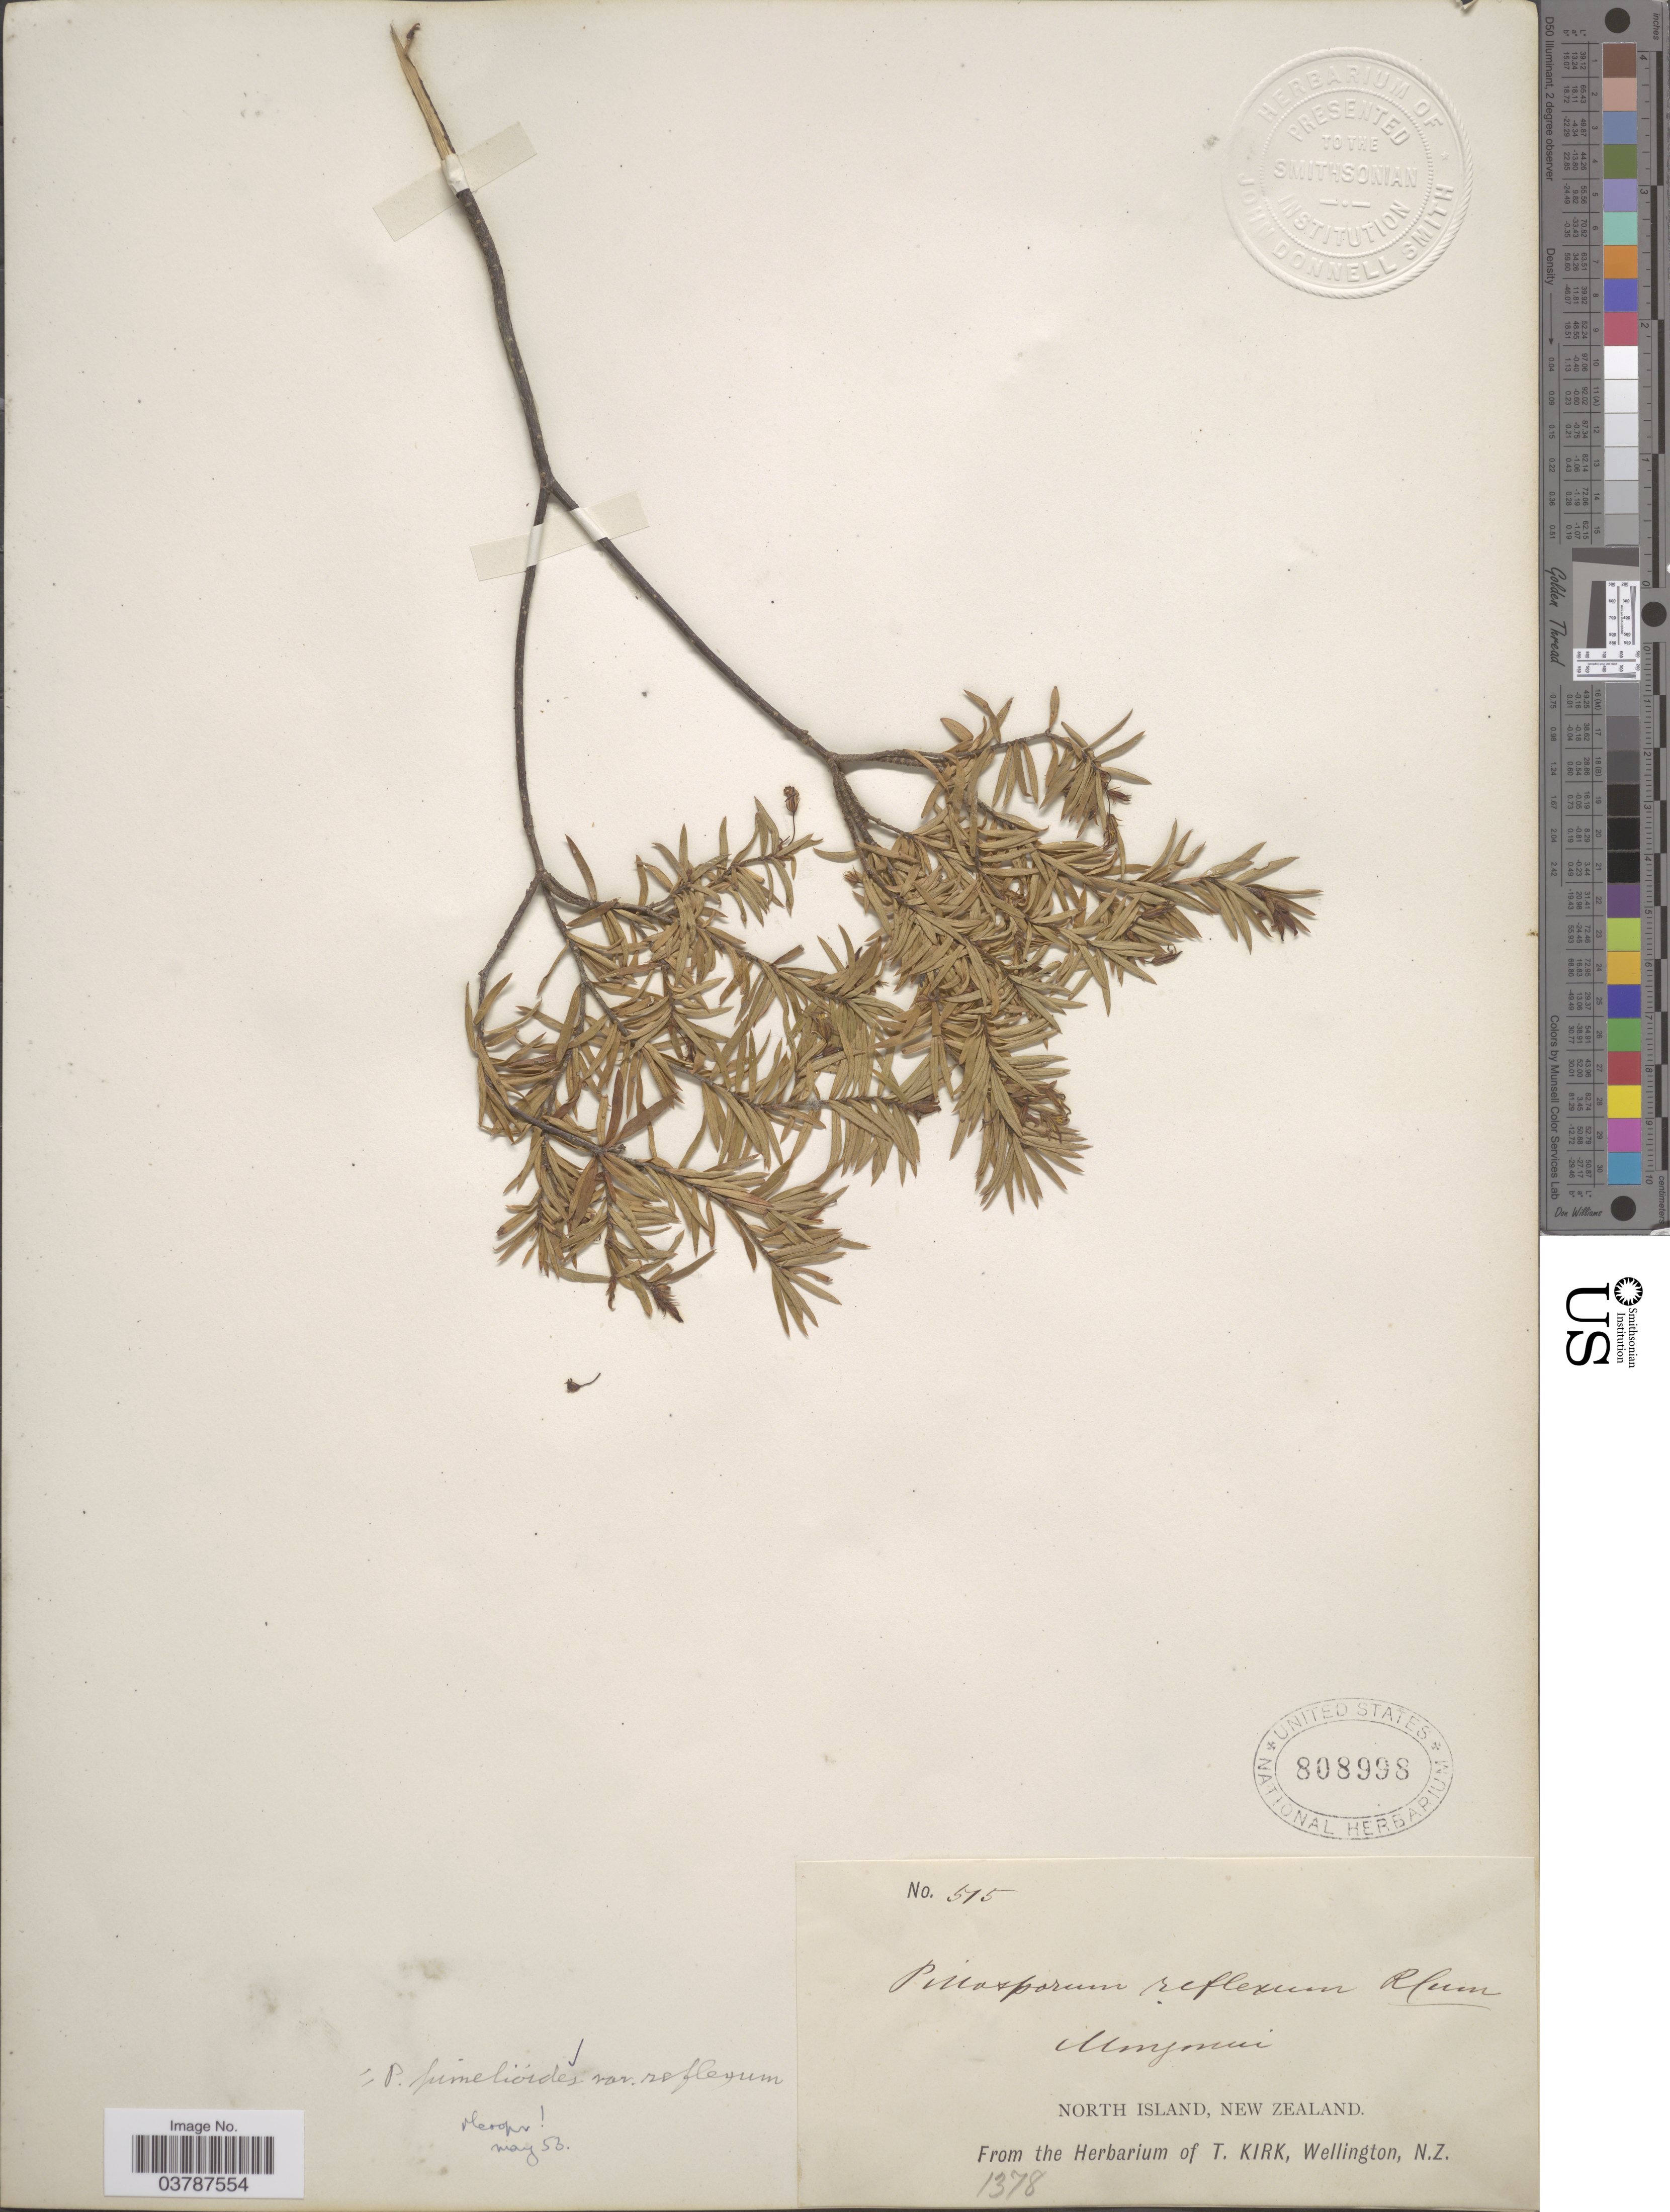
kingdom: Plantae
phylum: Tracheophyta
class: Magnoliopsida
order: Apiales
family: Pittosporaceae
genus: Pittosporum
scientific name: Pittosporum pimeleoides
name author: R. Cunn. ex A. Cunn.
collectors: ex herb. T. Kirk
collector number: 515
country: New Zealand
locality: Minymui*. North Island.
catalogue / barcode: US 808998